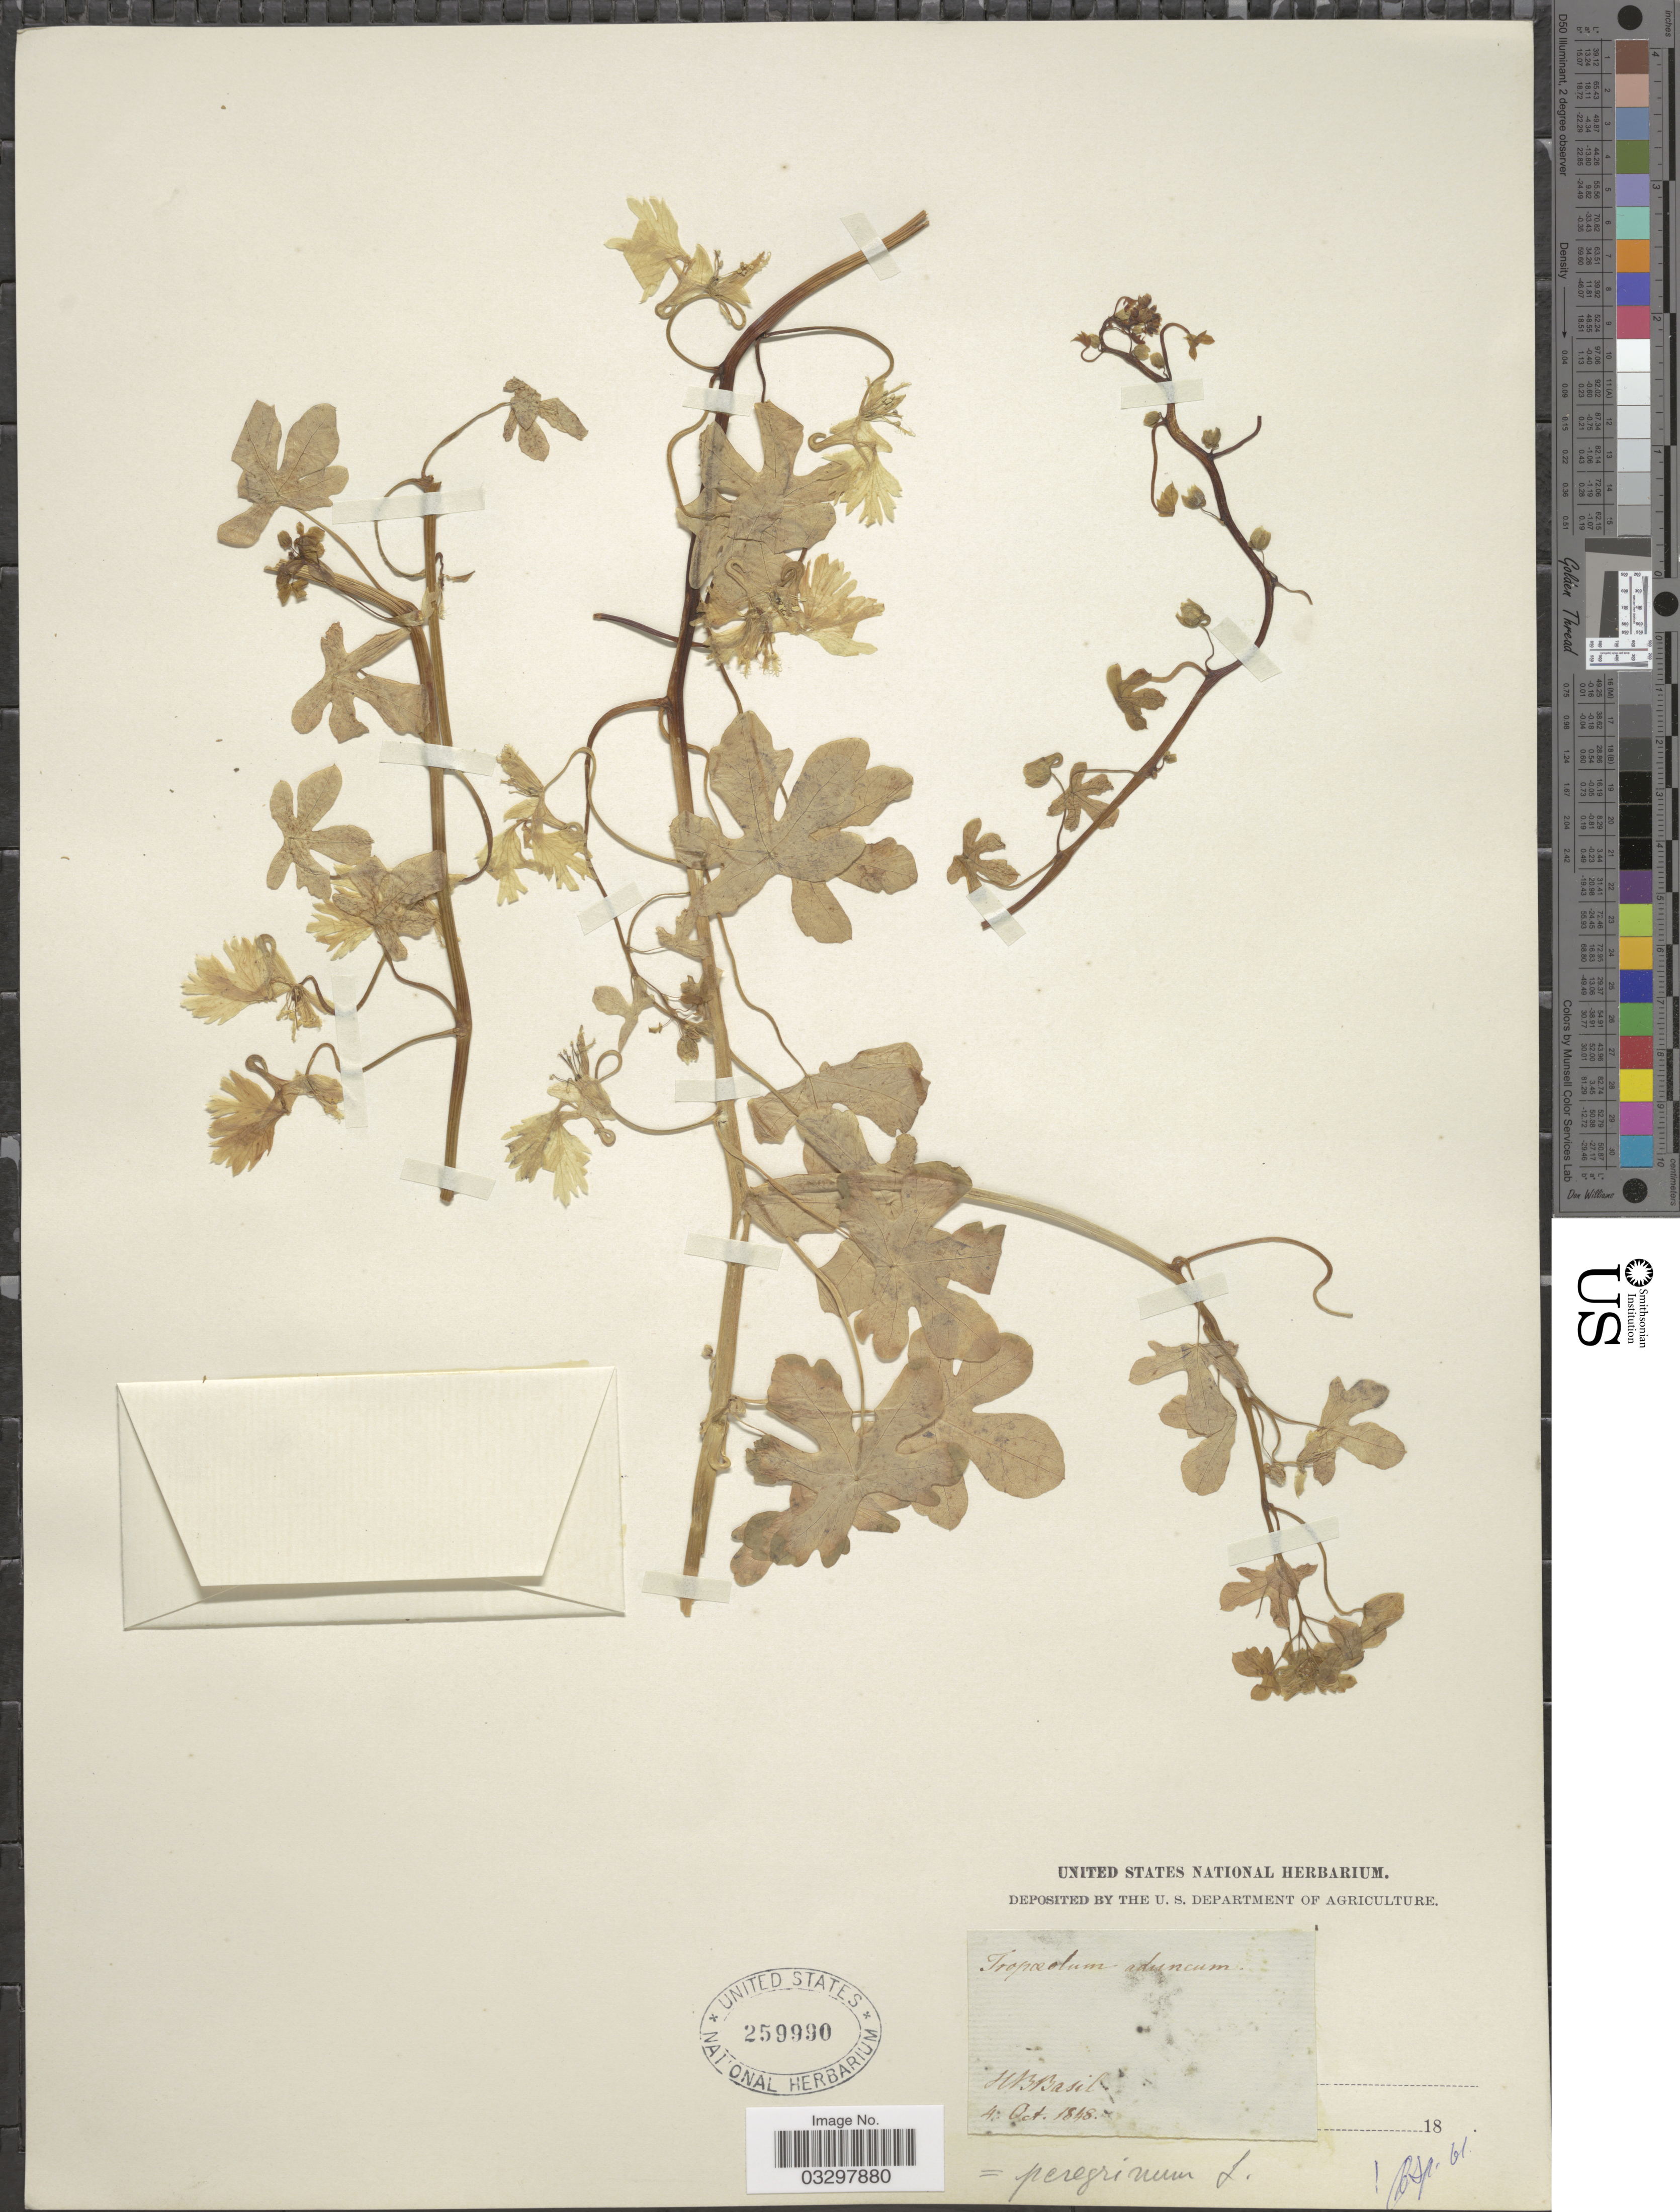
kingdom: Plantae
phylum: Tracheophyta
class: Magnoliopsida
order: Brassicales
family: Tropaeolaceae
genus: Tropaeolum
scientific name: Tropaeolum peregrinum var. peregrinum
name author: L.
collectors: H. Basil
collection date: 1848-10-04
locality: HB Basil.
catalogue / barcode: US 259990